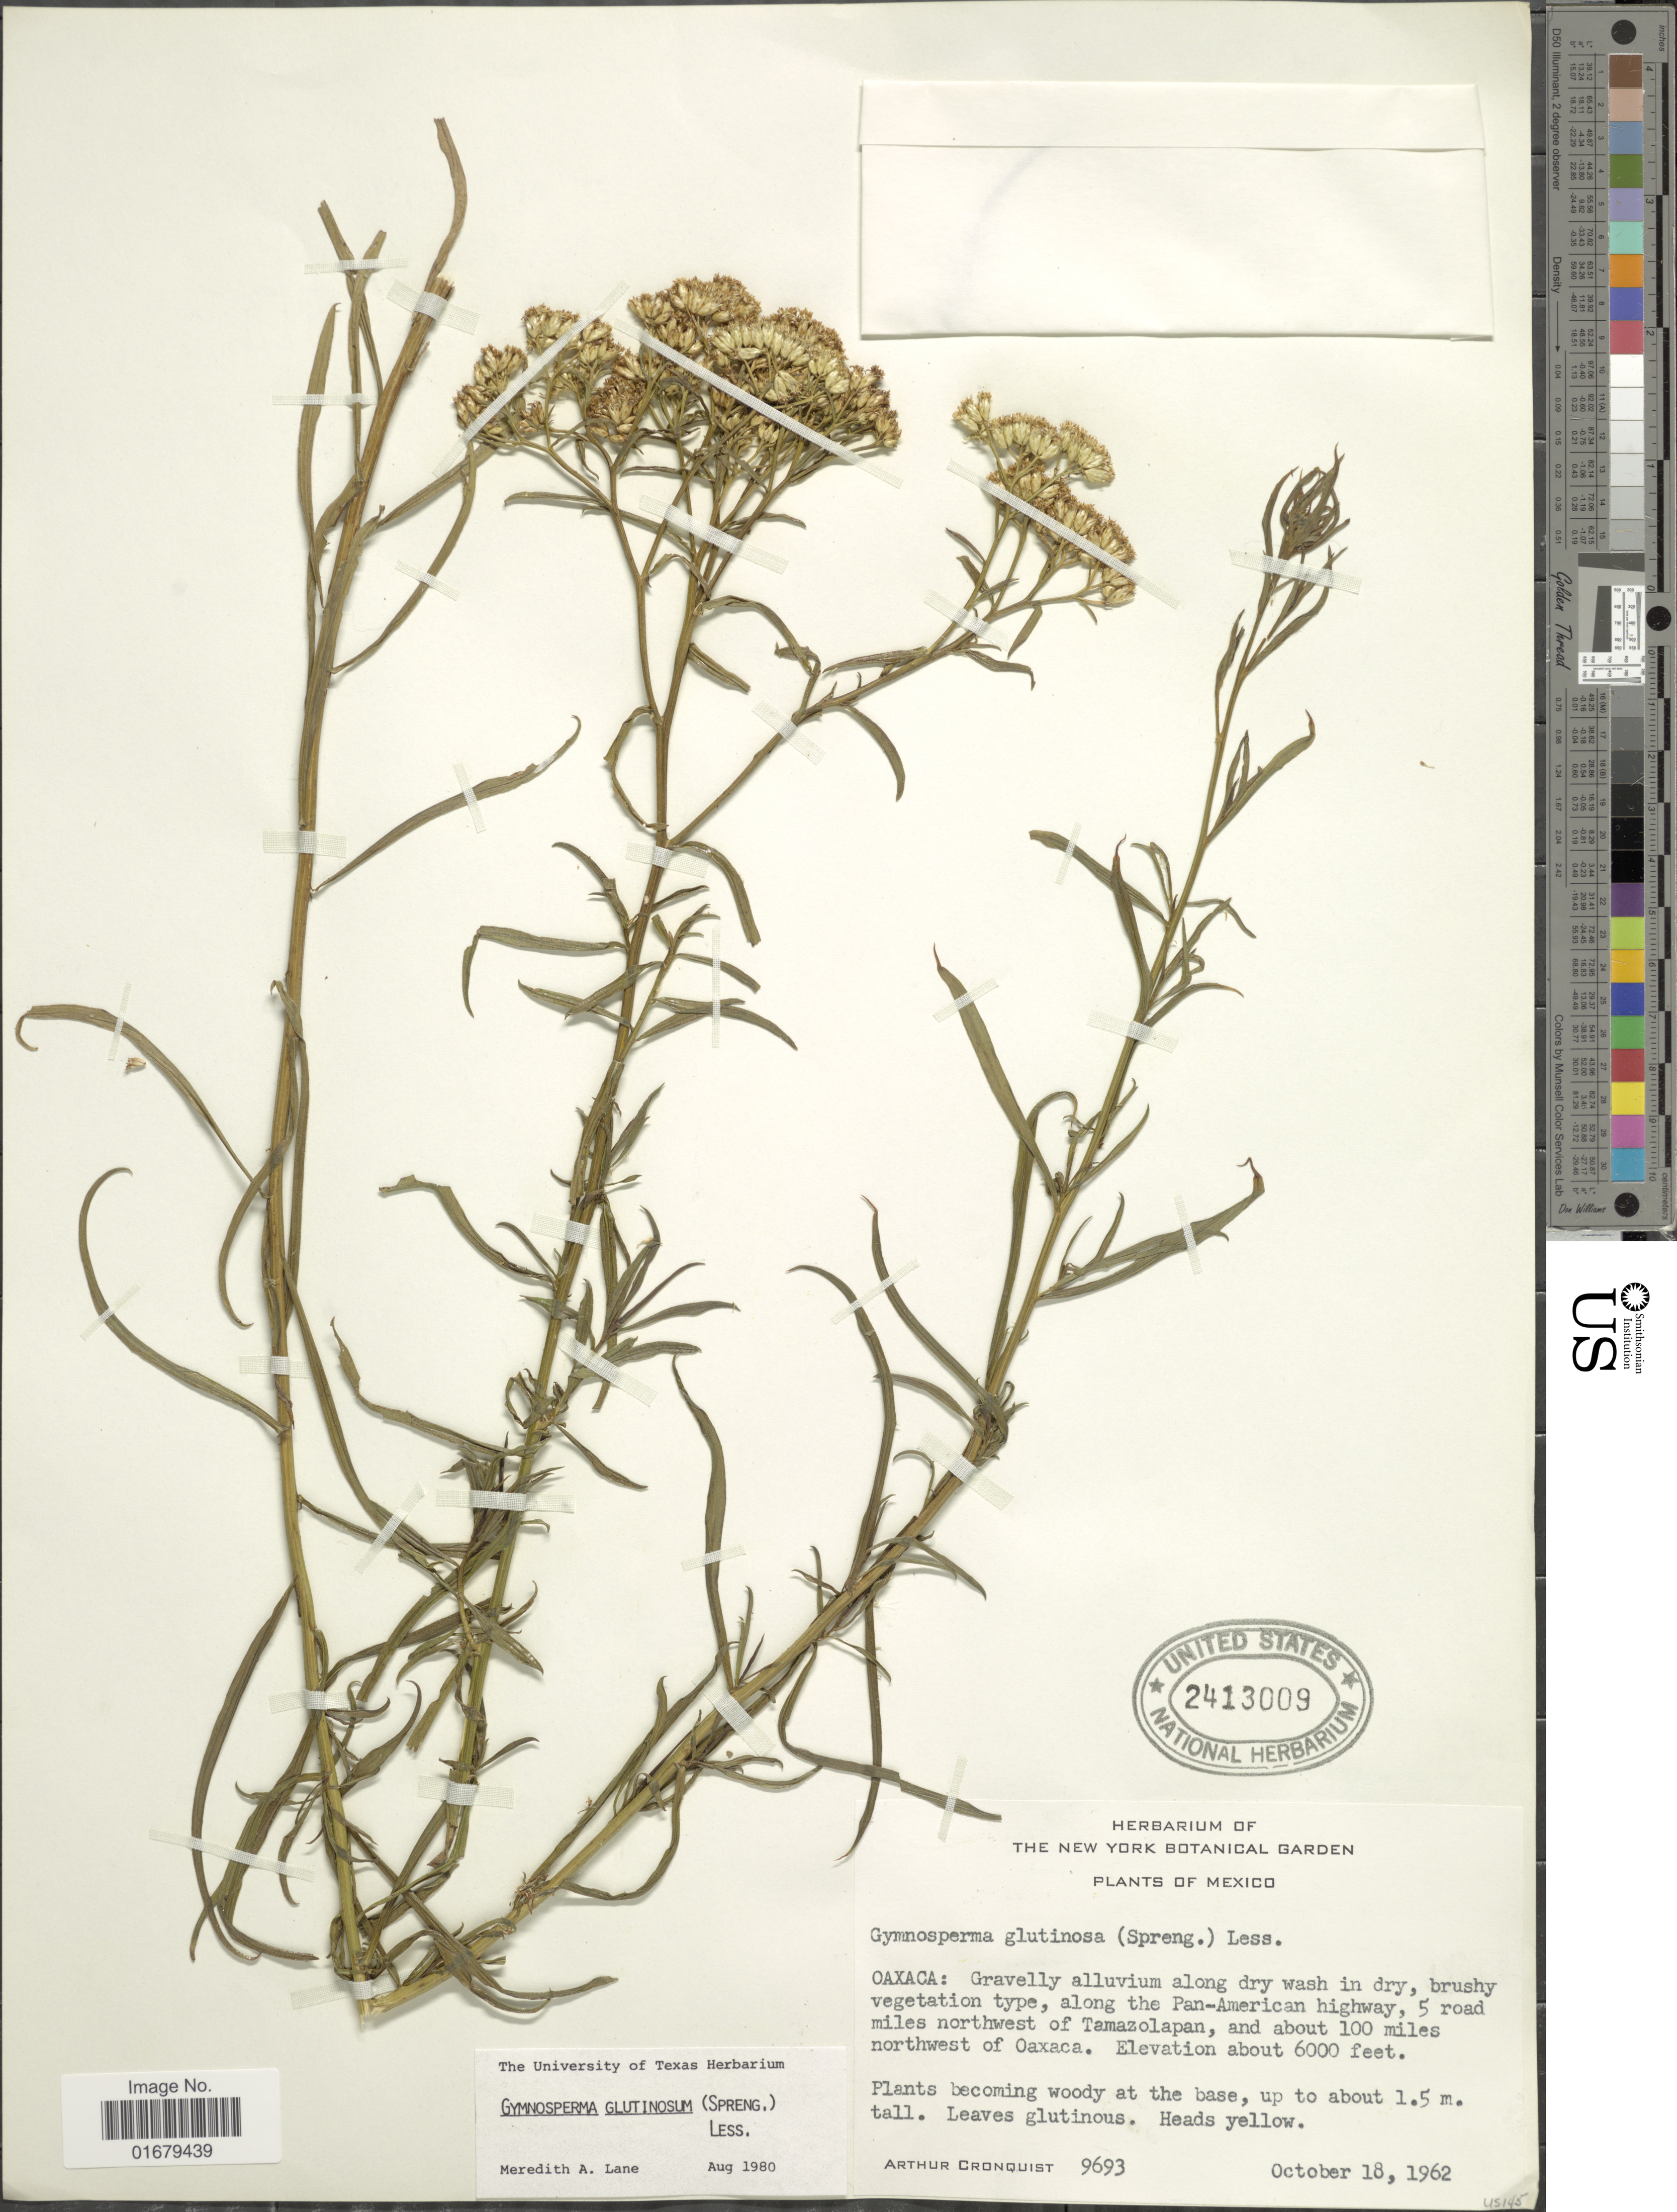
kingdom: Plantae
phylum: Tracheophyta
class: Magnoliopsida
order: Asterales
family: Asteraceae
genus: Gymnosperma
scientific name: Gymnosperma glutinosum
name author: (Spreng.) Less.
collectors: A. J. Cronquist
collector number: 9693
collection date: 1962-10-18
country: Mexico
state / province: Oaxaca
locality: Gravelly alluvium along dry wash in dry, brushy vegetation type, along the Pan-American Highway, 5 road miles northwest of Tamazolapan, and about 100 miles northwest of Oaxaca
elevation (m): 1829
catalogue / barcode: US 2413009